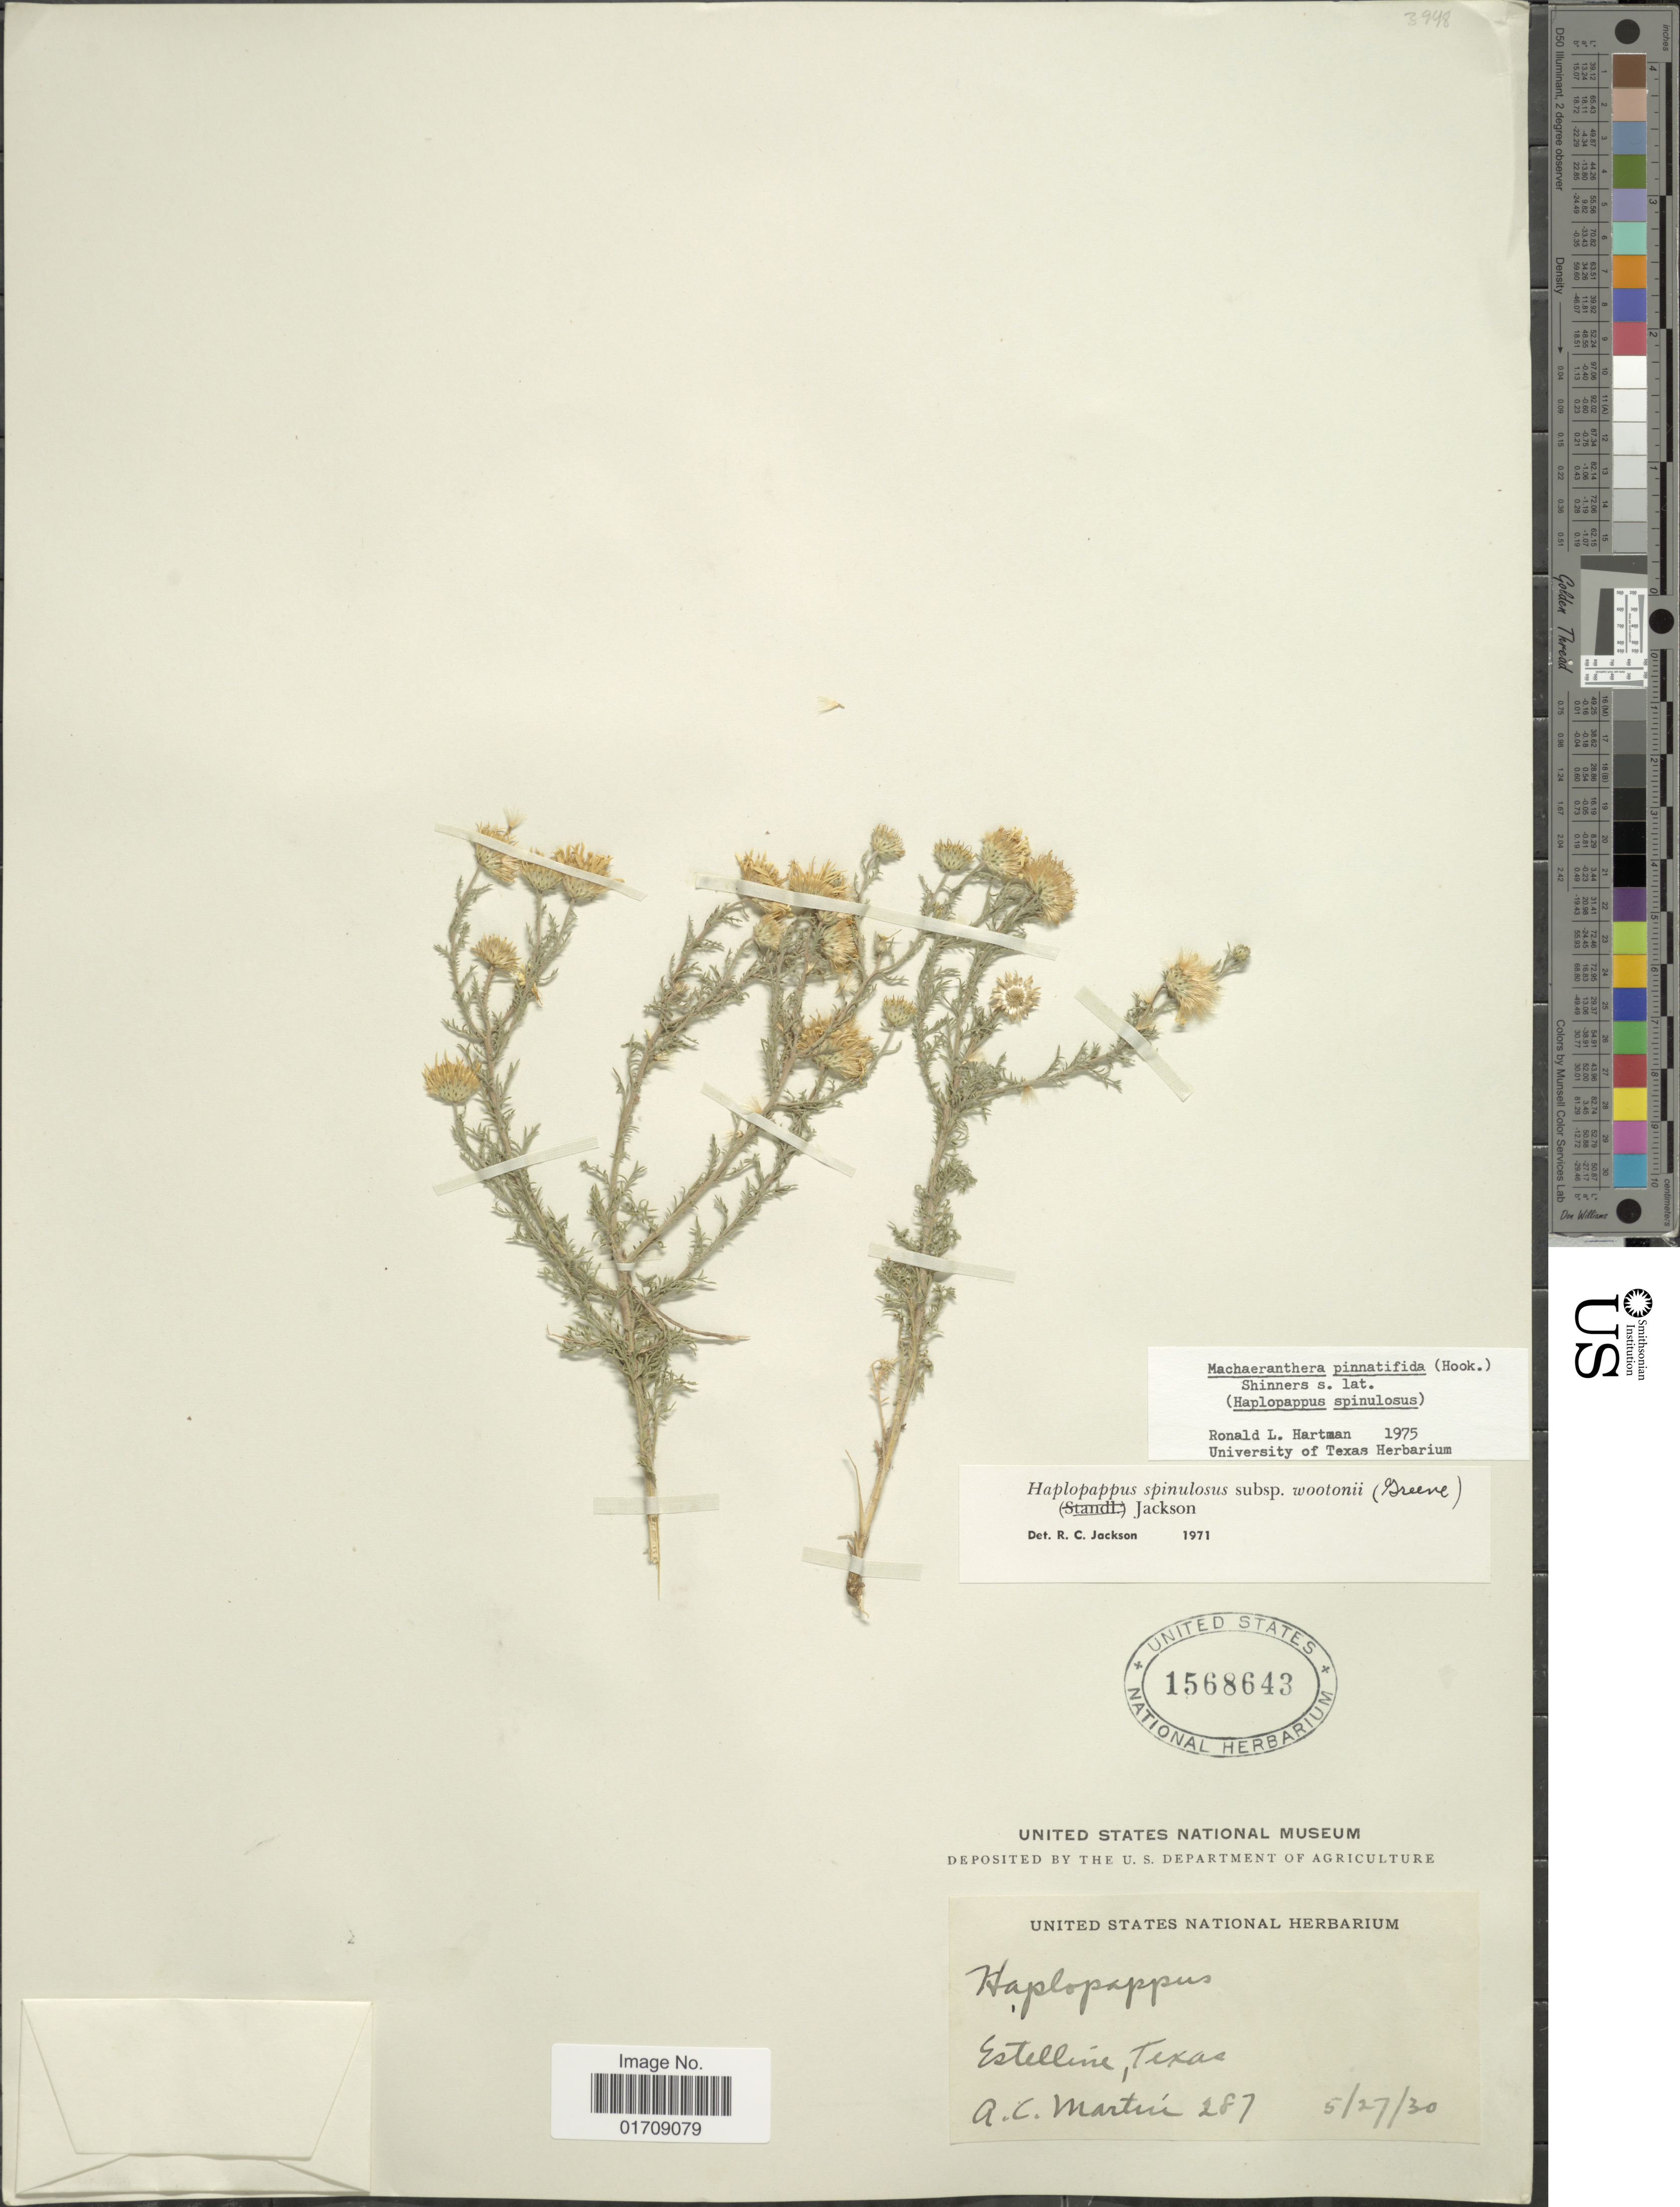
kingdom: Plantae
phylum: Tracheophyta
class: Magnoliopsida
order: Asterales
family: Asteraceae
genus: Machaeranthera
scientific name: Machaeranthera pinnatifida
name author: (Hook.) Shinners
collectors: A. C. Martin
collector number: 287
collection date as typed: Transcribed d/m/y: 27/5/30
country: United States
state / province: Texas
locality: Estelline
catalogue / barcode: US 1568643